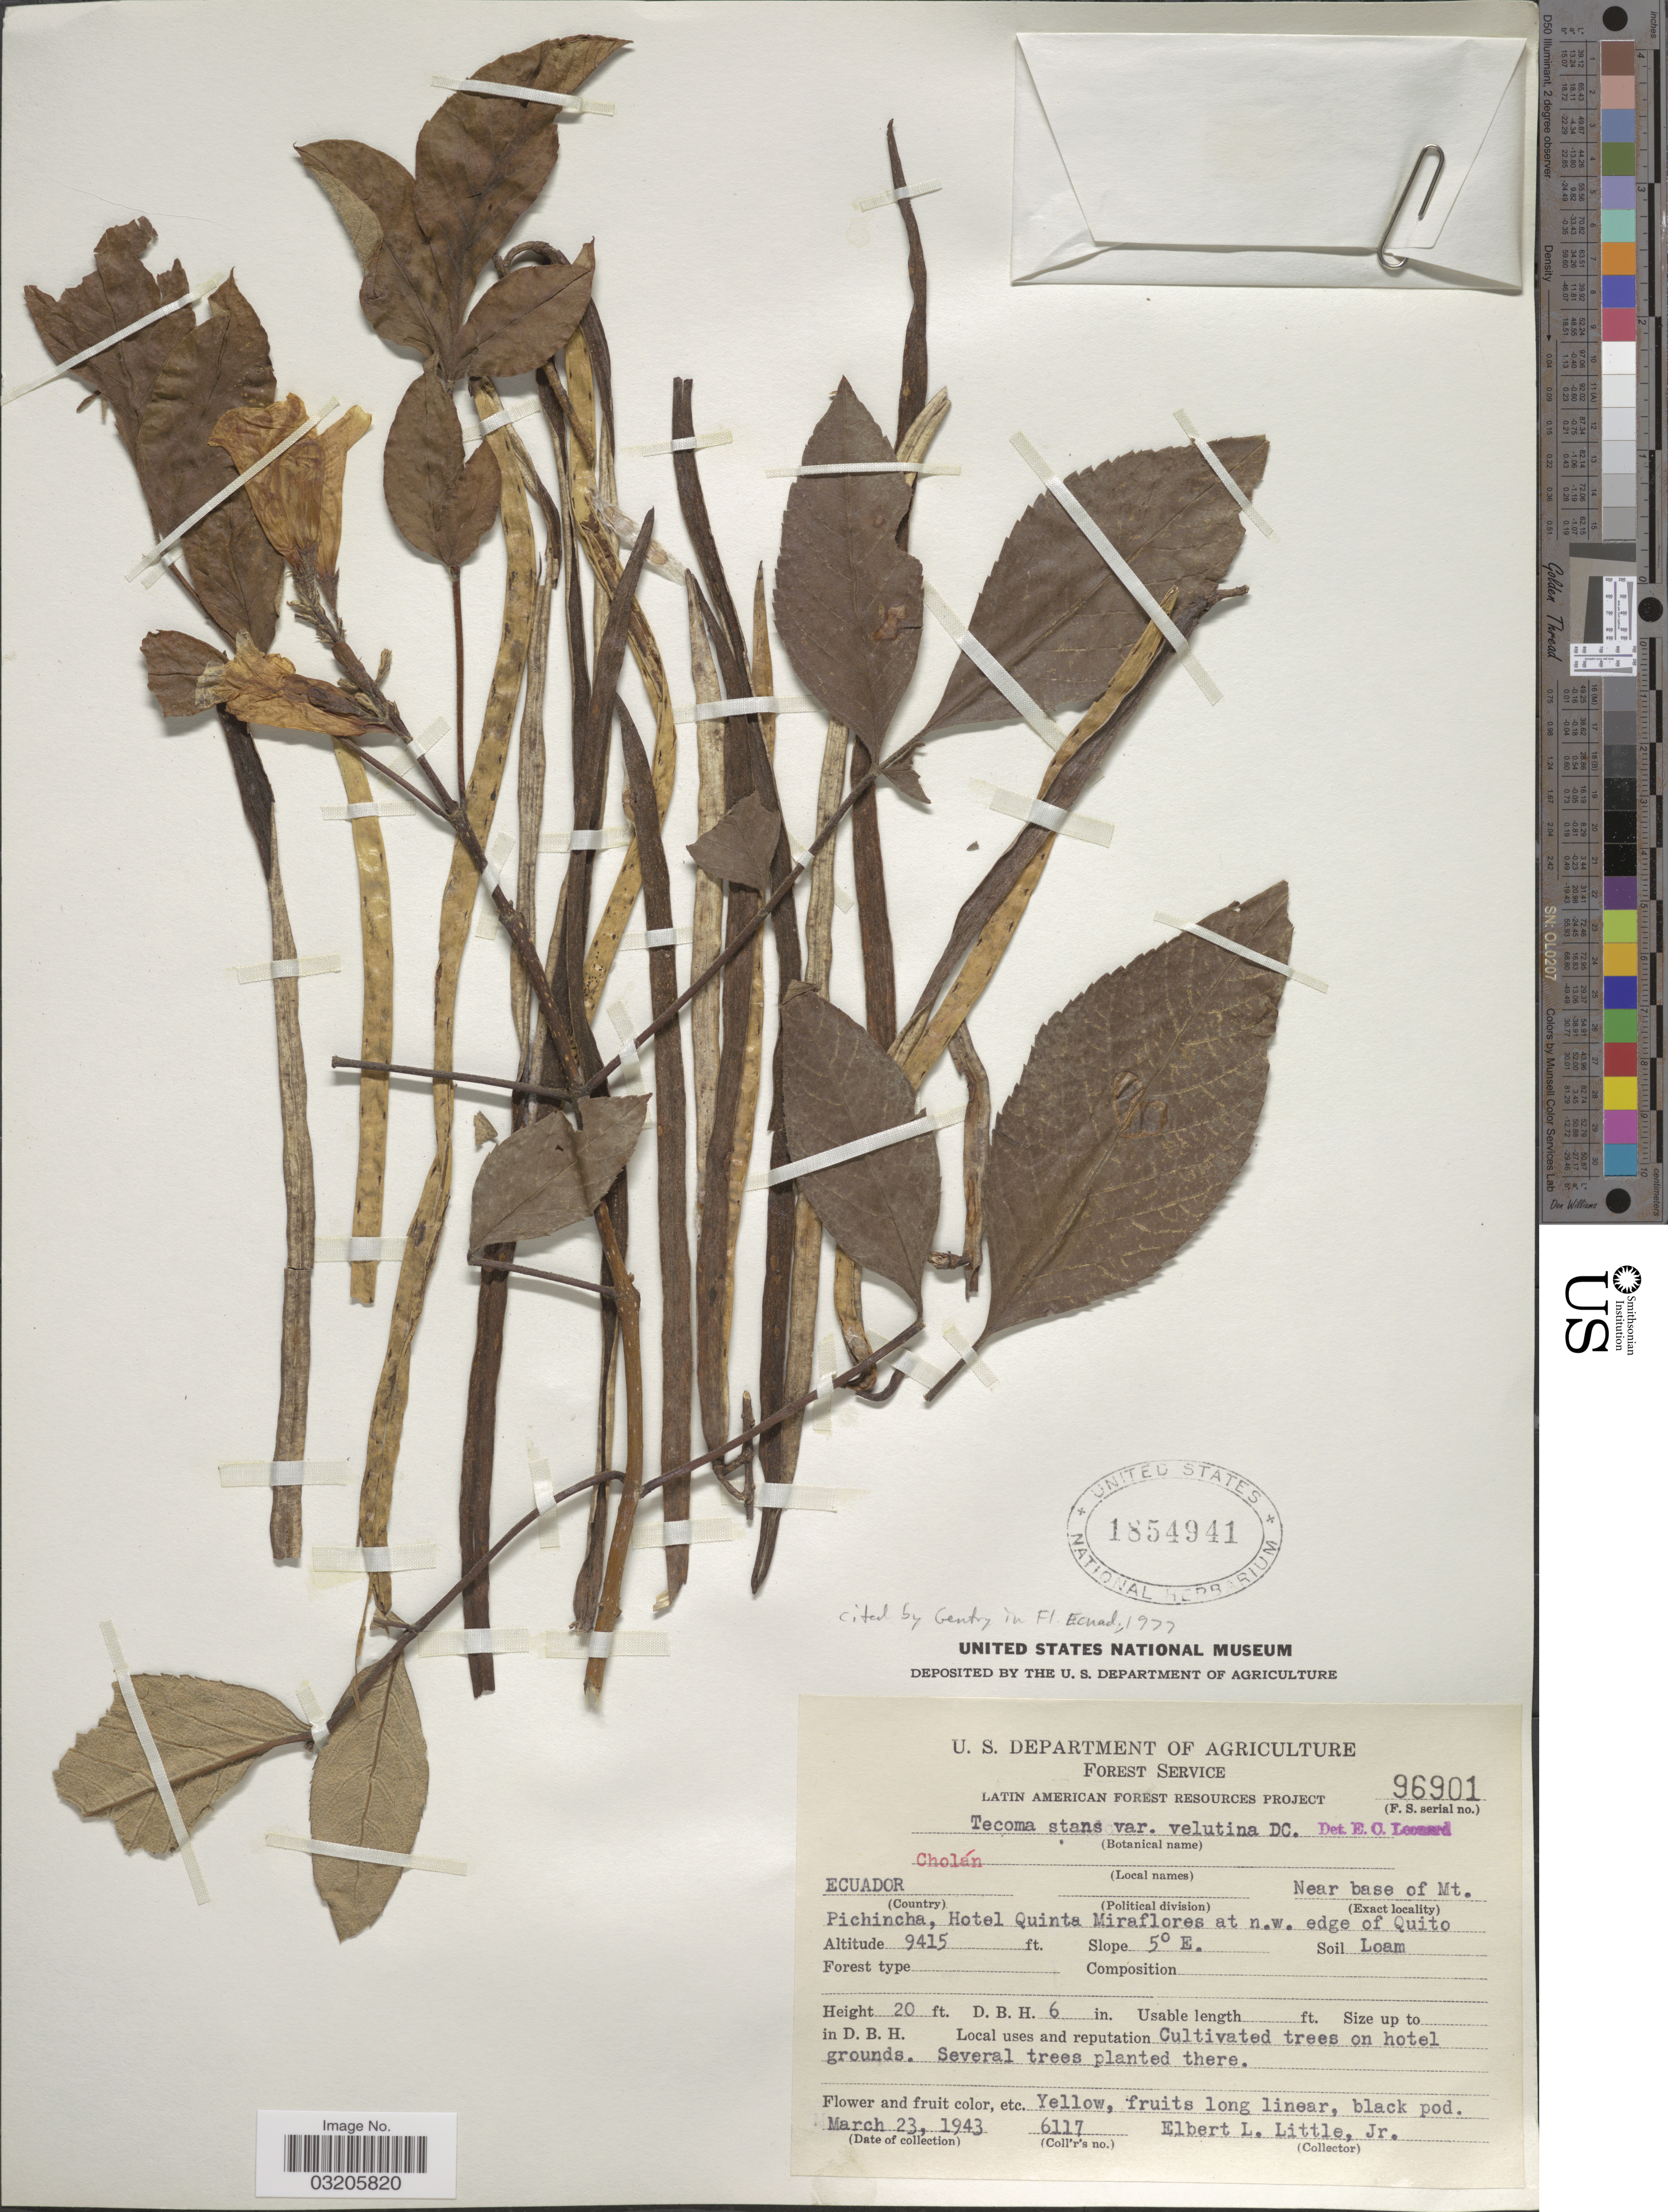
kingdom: Plantae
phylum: Tracheophyta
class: Magnoliopsida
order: Lamiales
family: Bignoniaceae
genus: Tecoma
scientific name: Tecoma stans var. velutina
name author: DC.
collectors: E. L. Little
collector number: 6117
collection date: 1943-03-23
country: Ecuador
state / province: Pichincha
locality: Near base of Mt. Pichincha, Hotel Quinta Miraflores at n.w. edge of Quito. Slope 5º E.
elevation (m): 2870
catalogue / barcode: US 1854941